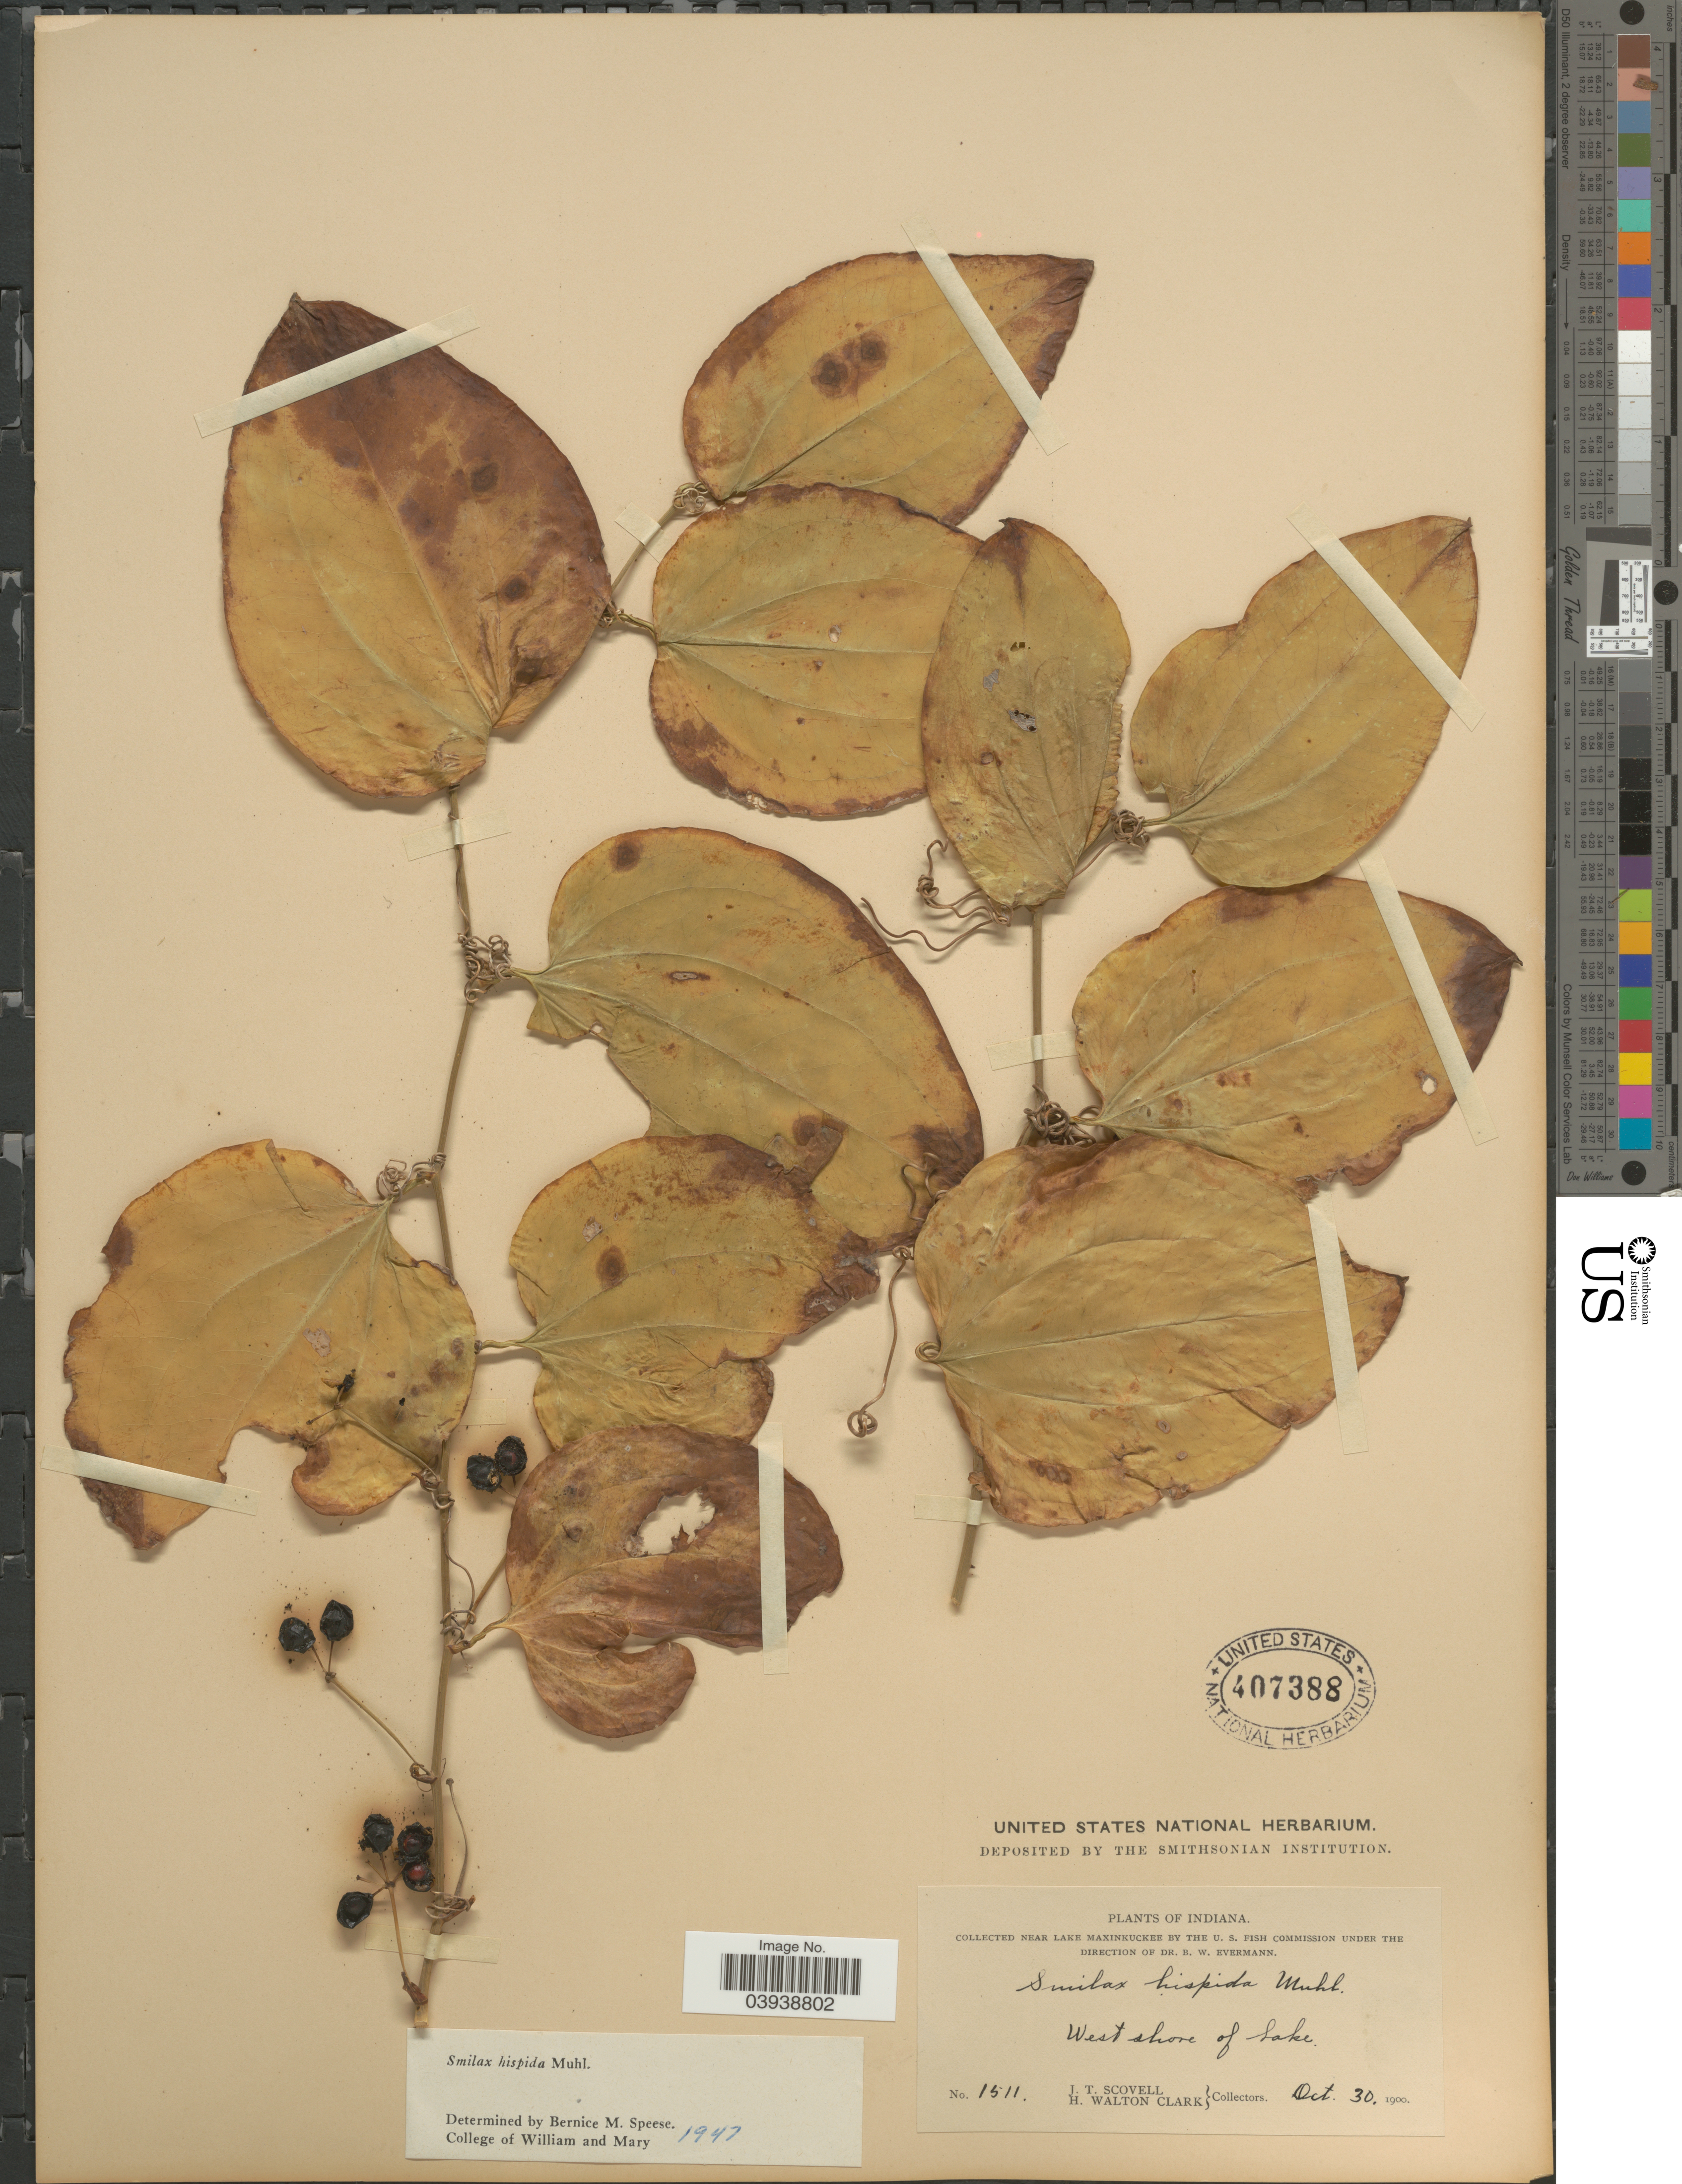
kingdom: Plantae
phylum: Tracheophyta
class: Liliopsida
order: Liliales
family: Smilacaceae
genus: Smilax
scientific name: Smilax hispida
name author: Raf.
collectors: J. T. Scovell & H. W. Clark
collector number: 1511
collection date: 1900-10-30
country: United States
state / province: Indiana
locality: Near Lake Maxinkuckee. West shore of Lake.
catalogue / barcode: US 407388